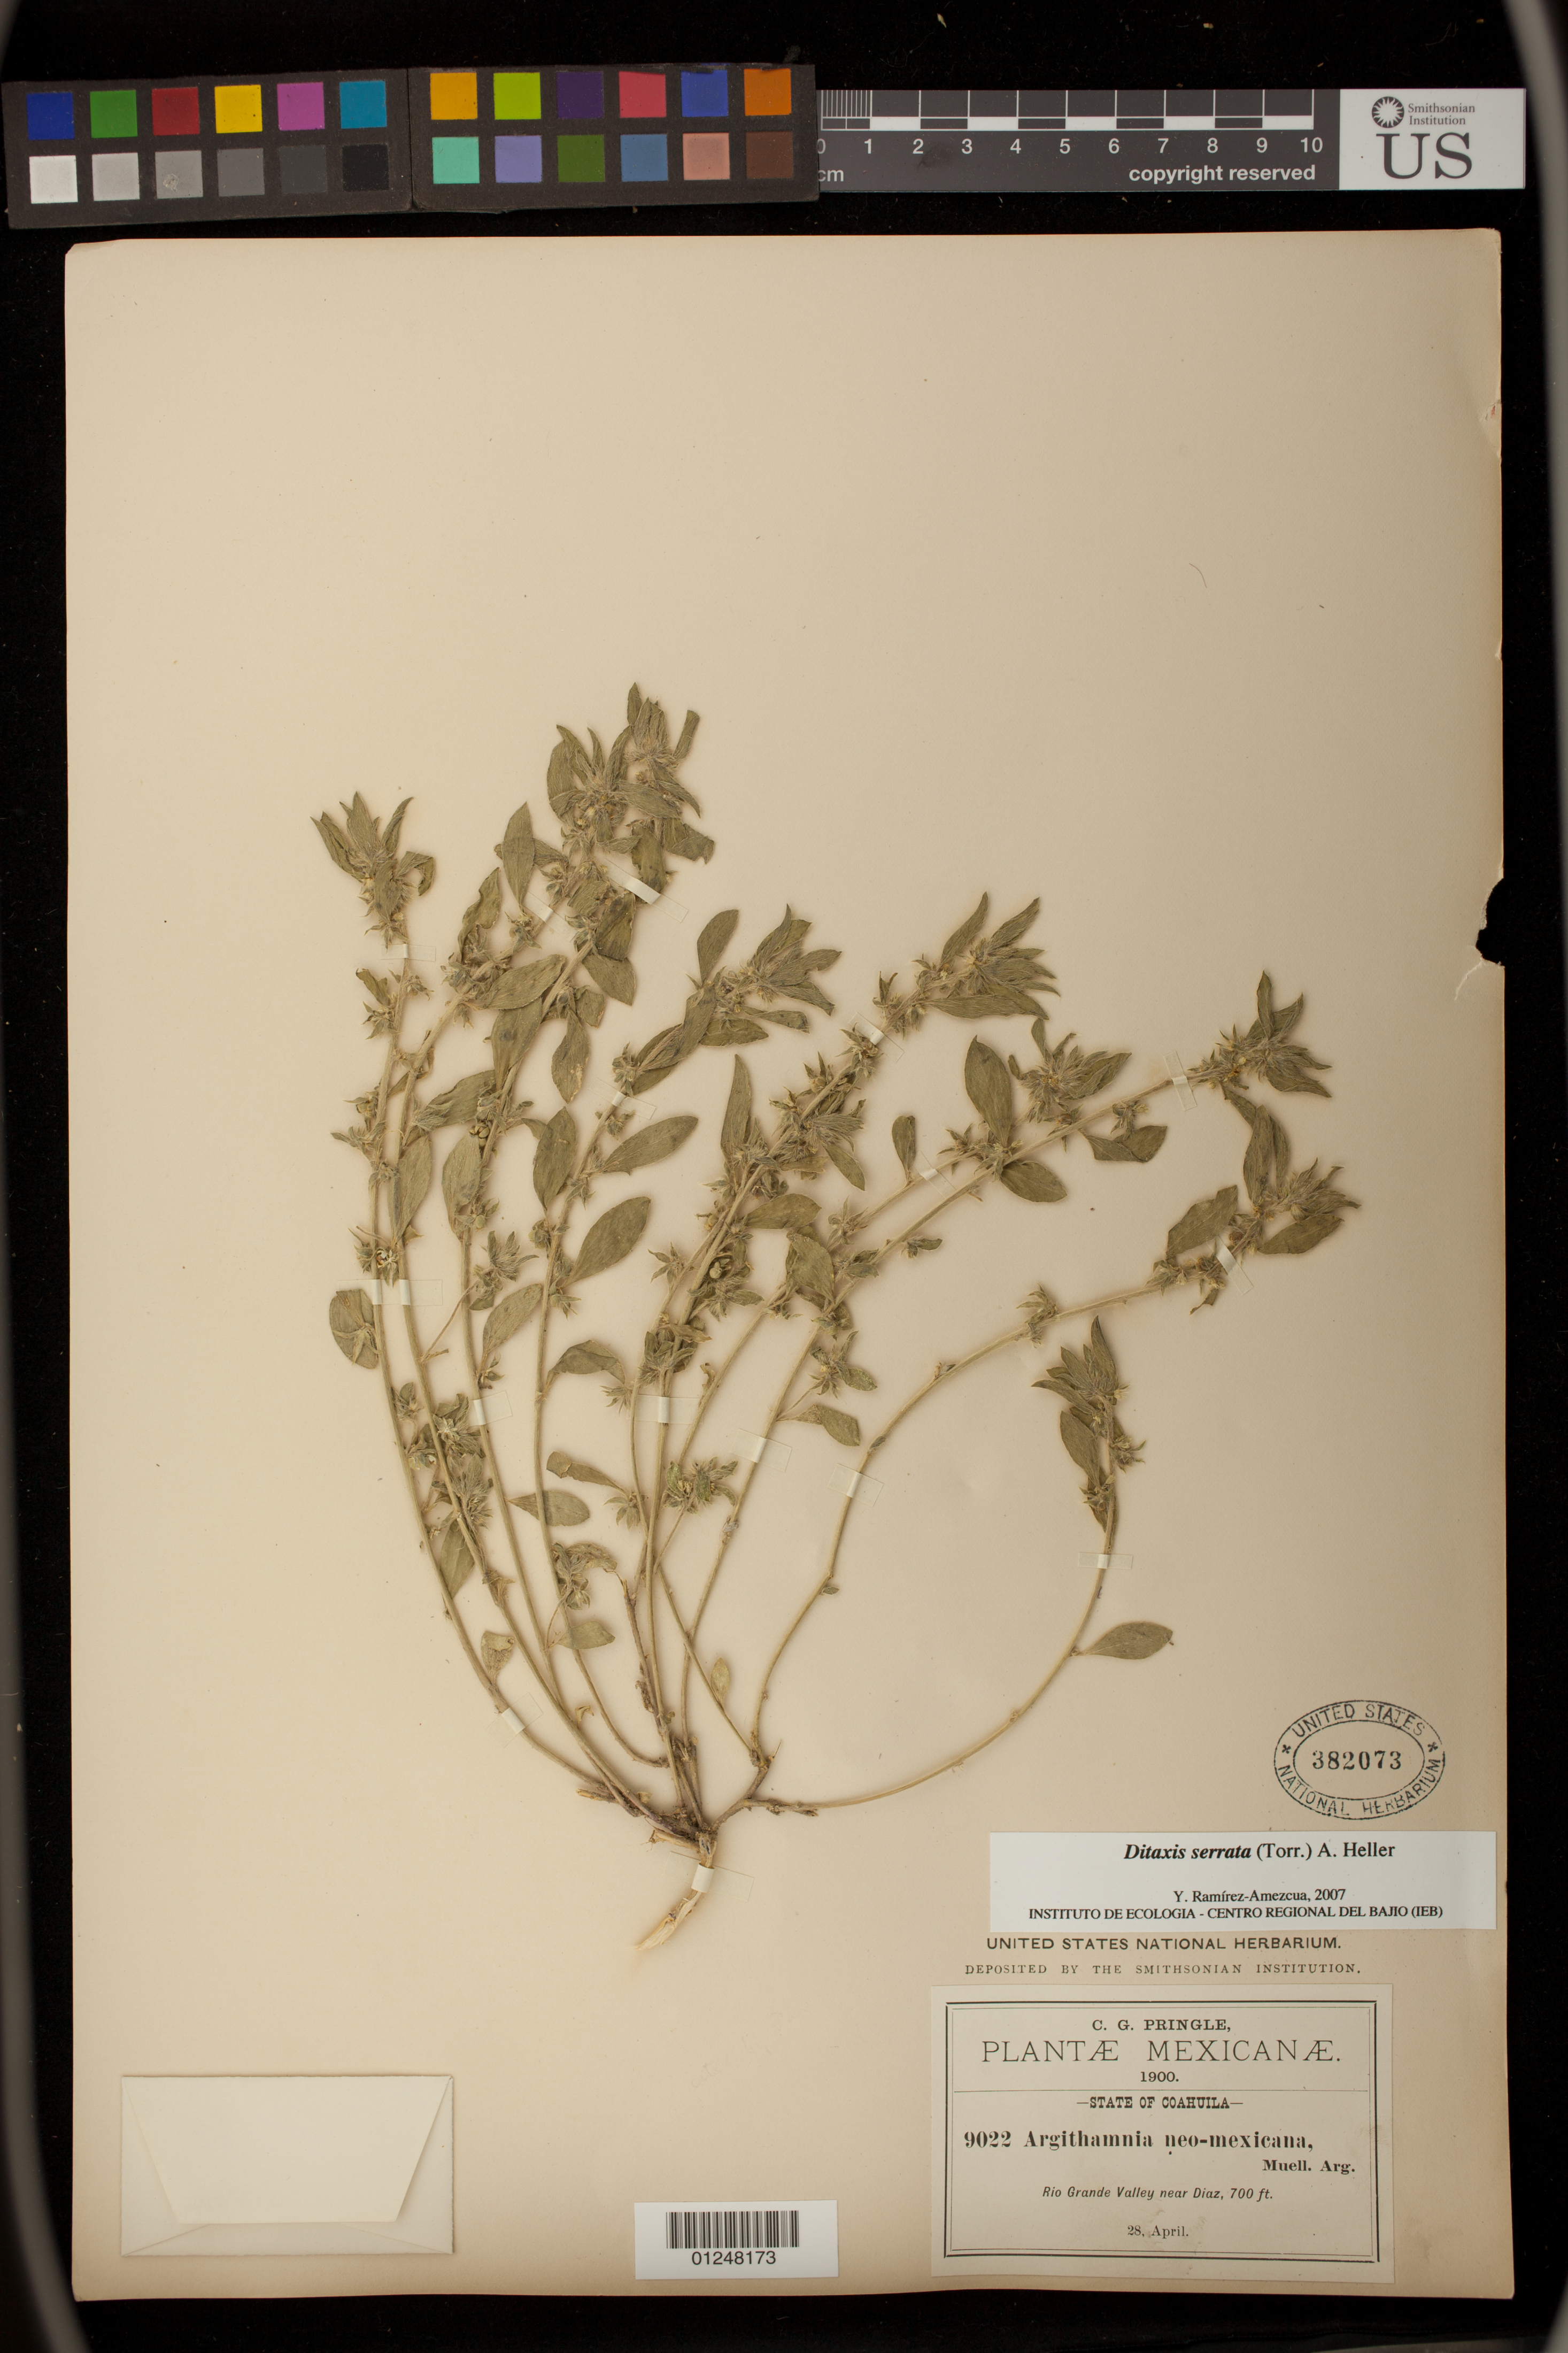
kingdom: Plantae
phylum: Tracheophyta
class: Magnoliopsida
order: Malpighiales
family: Euphorbiaceae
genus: Argythamnia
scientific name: Argythamnia serrata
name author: (Torr.) Müll. Arg.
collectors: C. G. Pringle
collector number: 9022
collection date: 1900-04-28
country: Mexico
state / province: Coahuila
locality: Rio Grande Valley near Diaz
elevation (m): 213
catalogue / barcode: US 382073